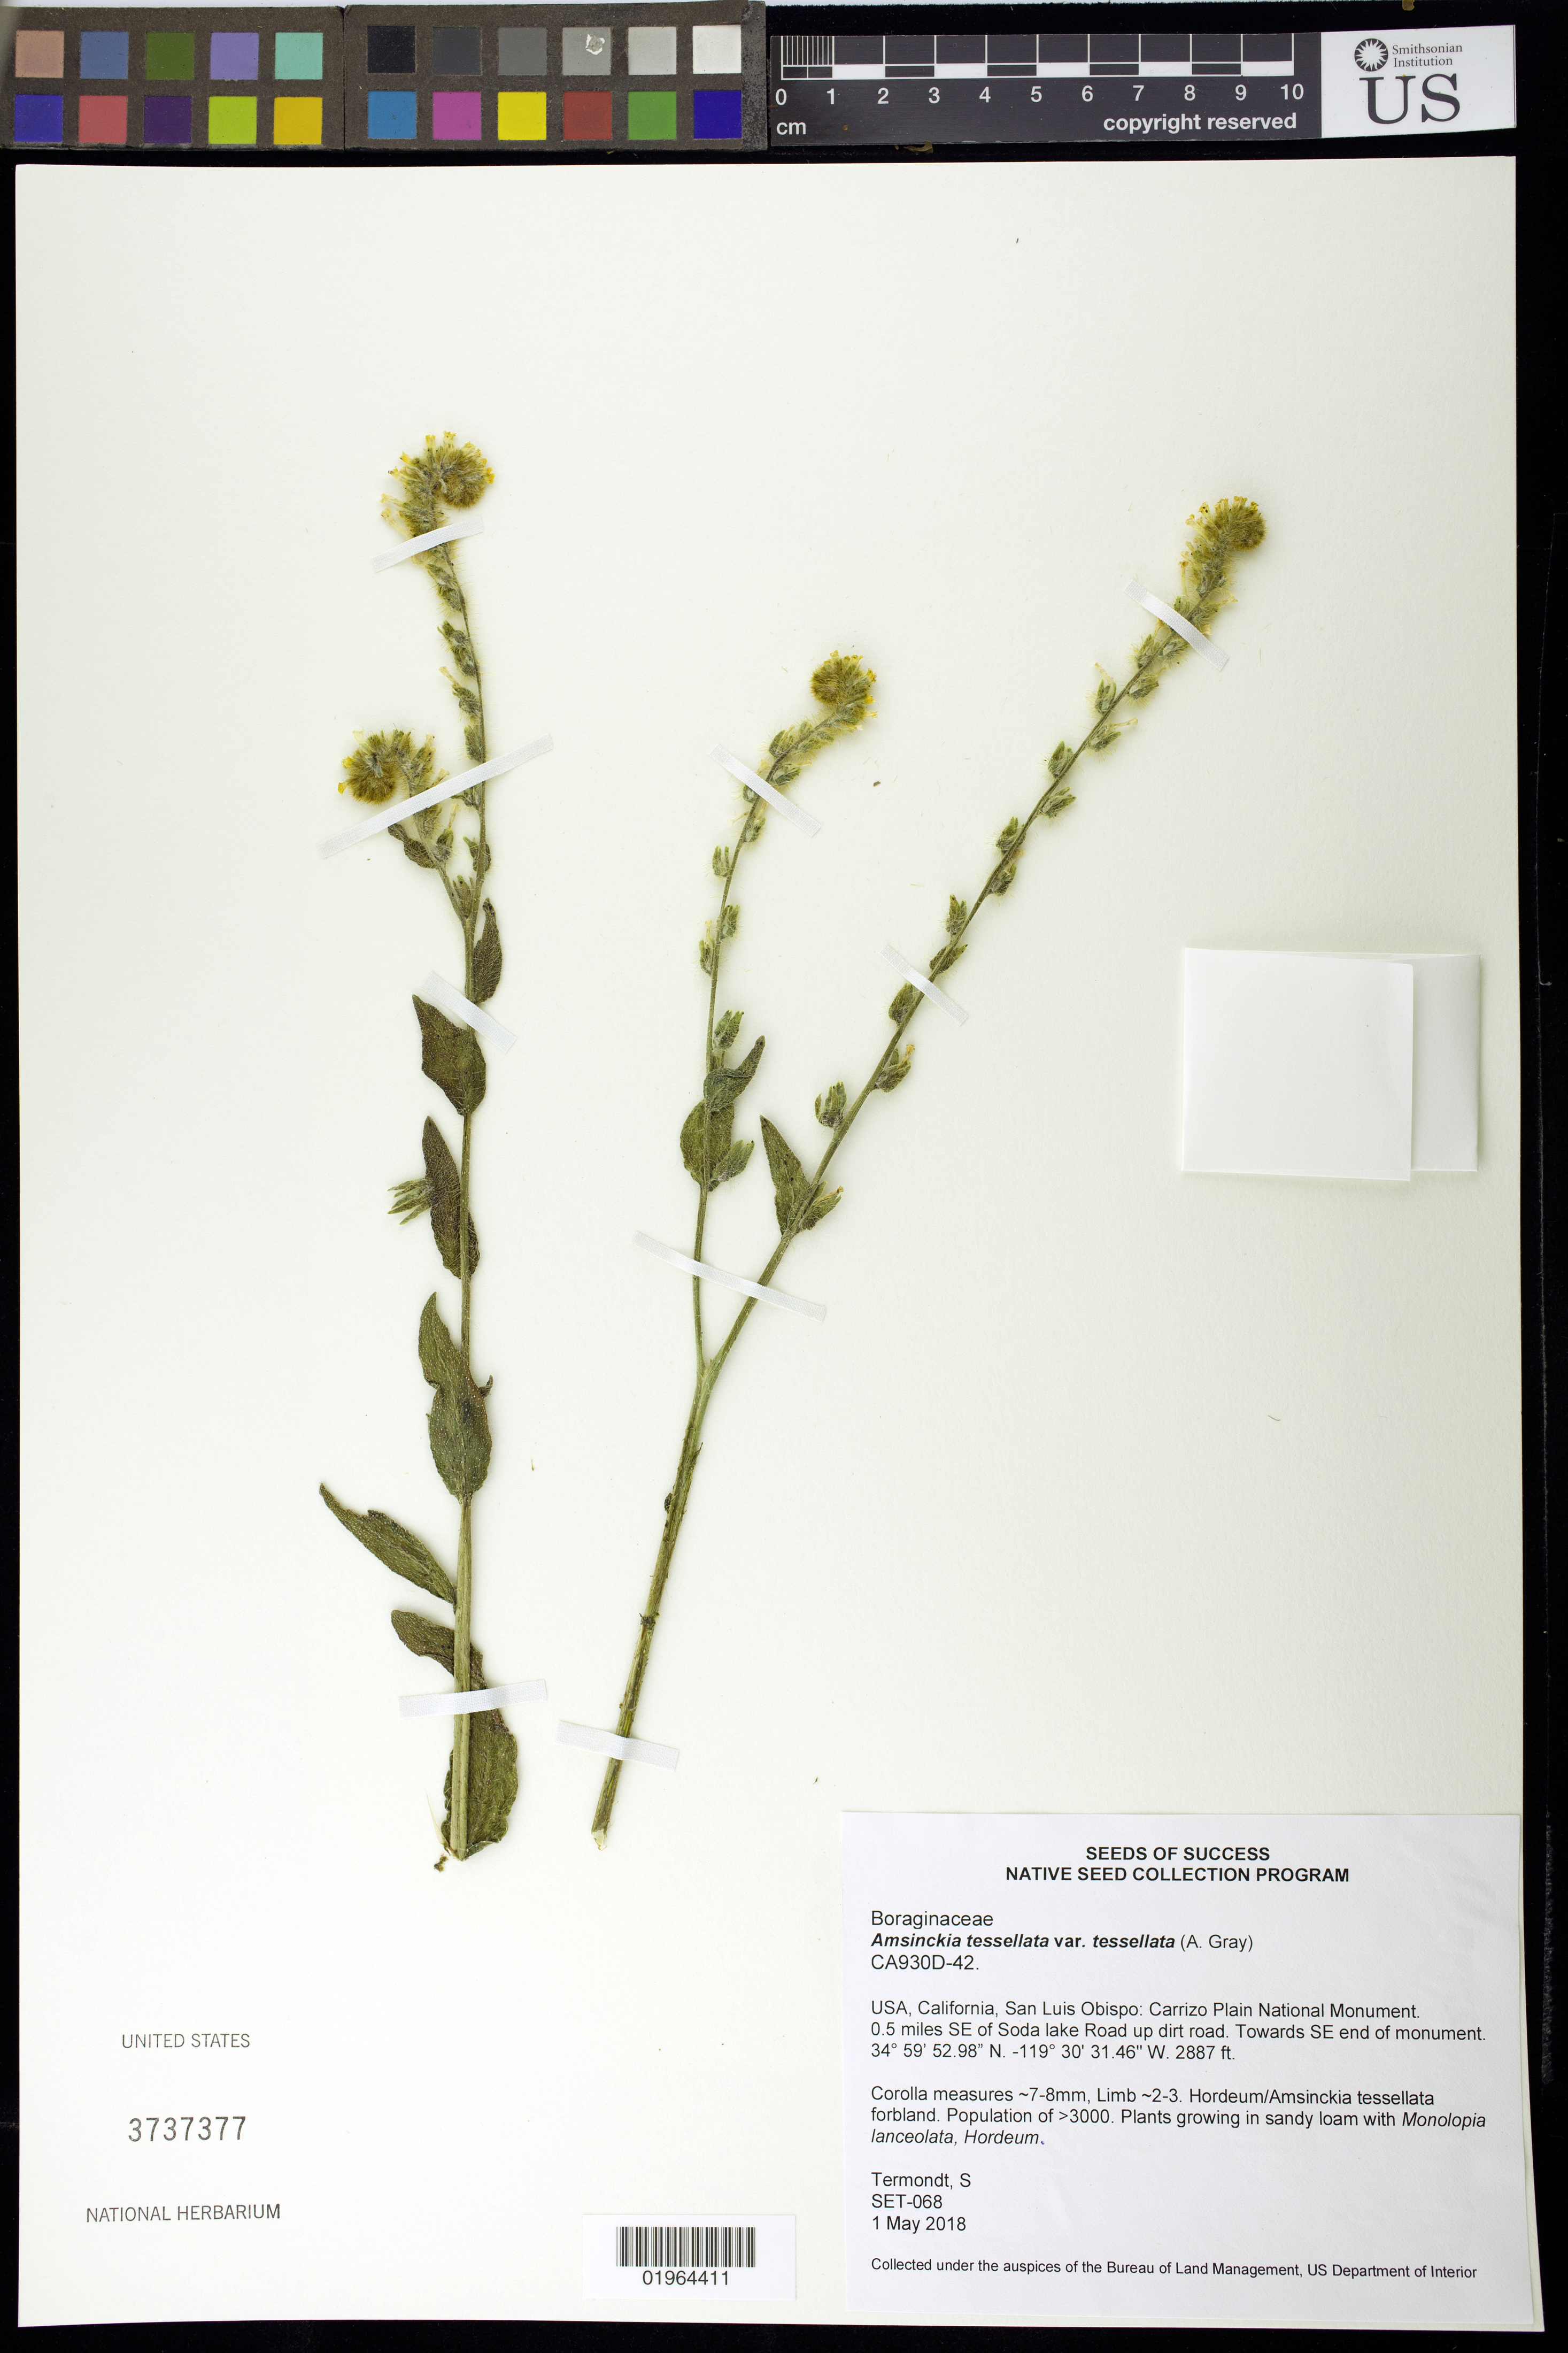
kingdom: Plantae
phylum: Tracheophyta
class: Magnoliopsida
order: Boraginales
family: Boraginaceae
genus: Amsinckia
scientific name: Amsinckia tessellata var. tessellata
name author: A. Gray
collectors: S. Termondt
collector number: CA930D-42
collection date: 2018-05-01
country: United States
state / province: California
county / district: San Luis Obispo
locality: Carrizo Plain National Monument. 0.5 mi. SE entrance of Soda Lake Rd up dirt road, towards SE end of monument.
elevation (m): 880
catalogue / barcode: US 3737377